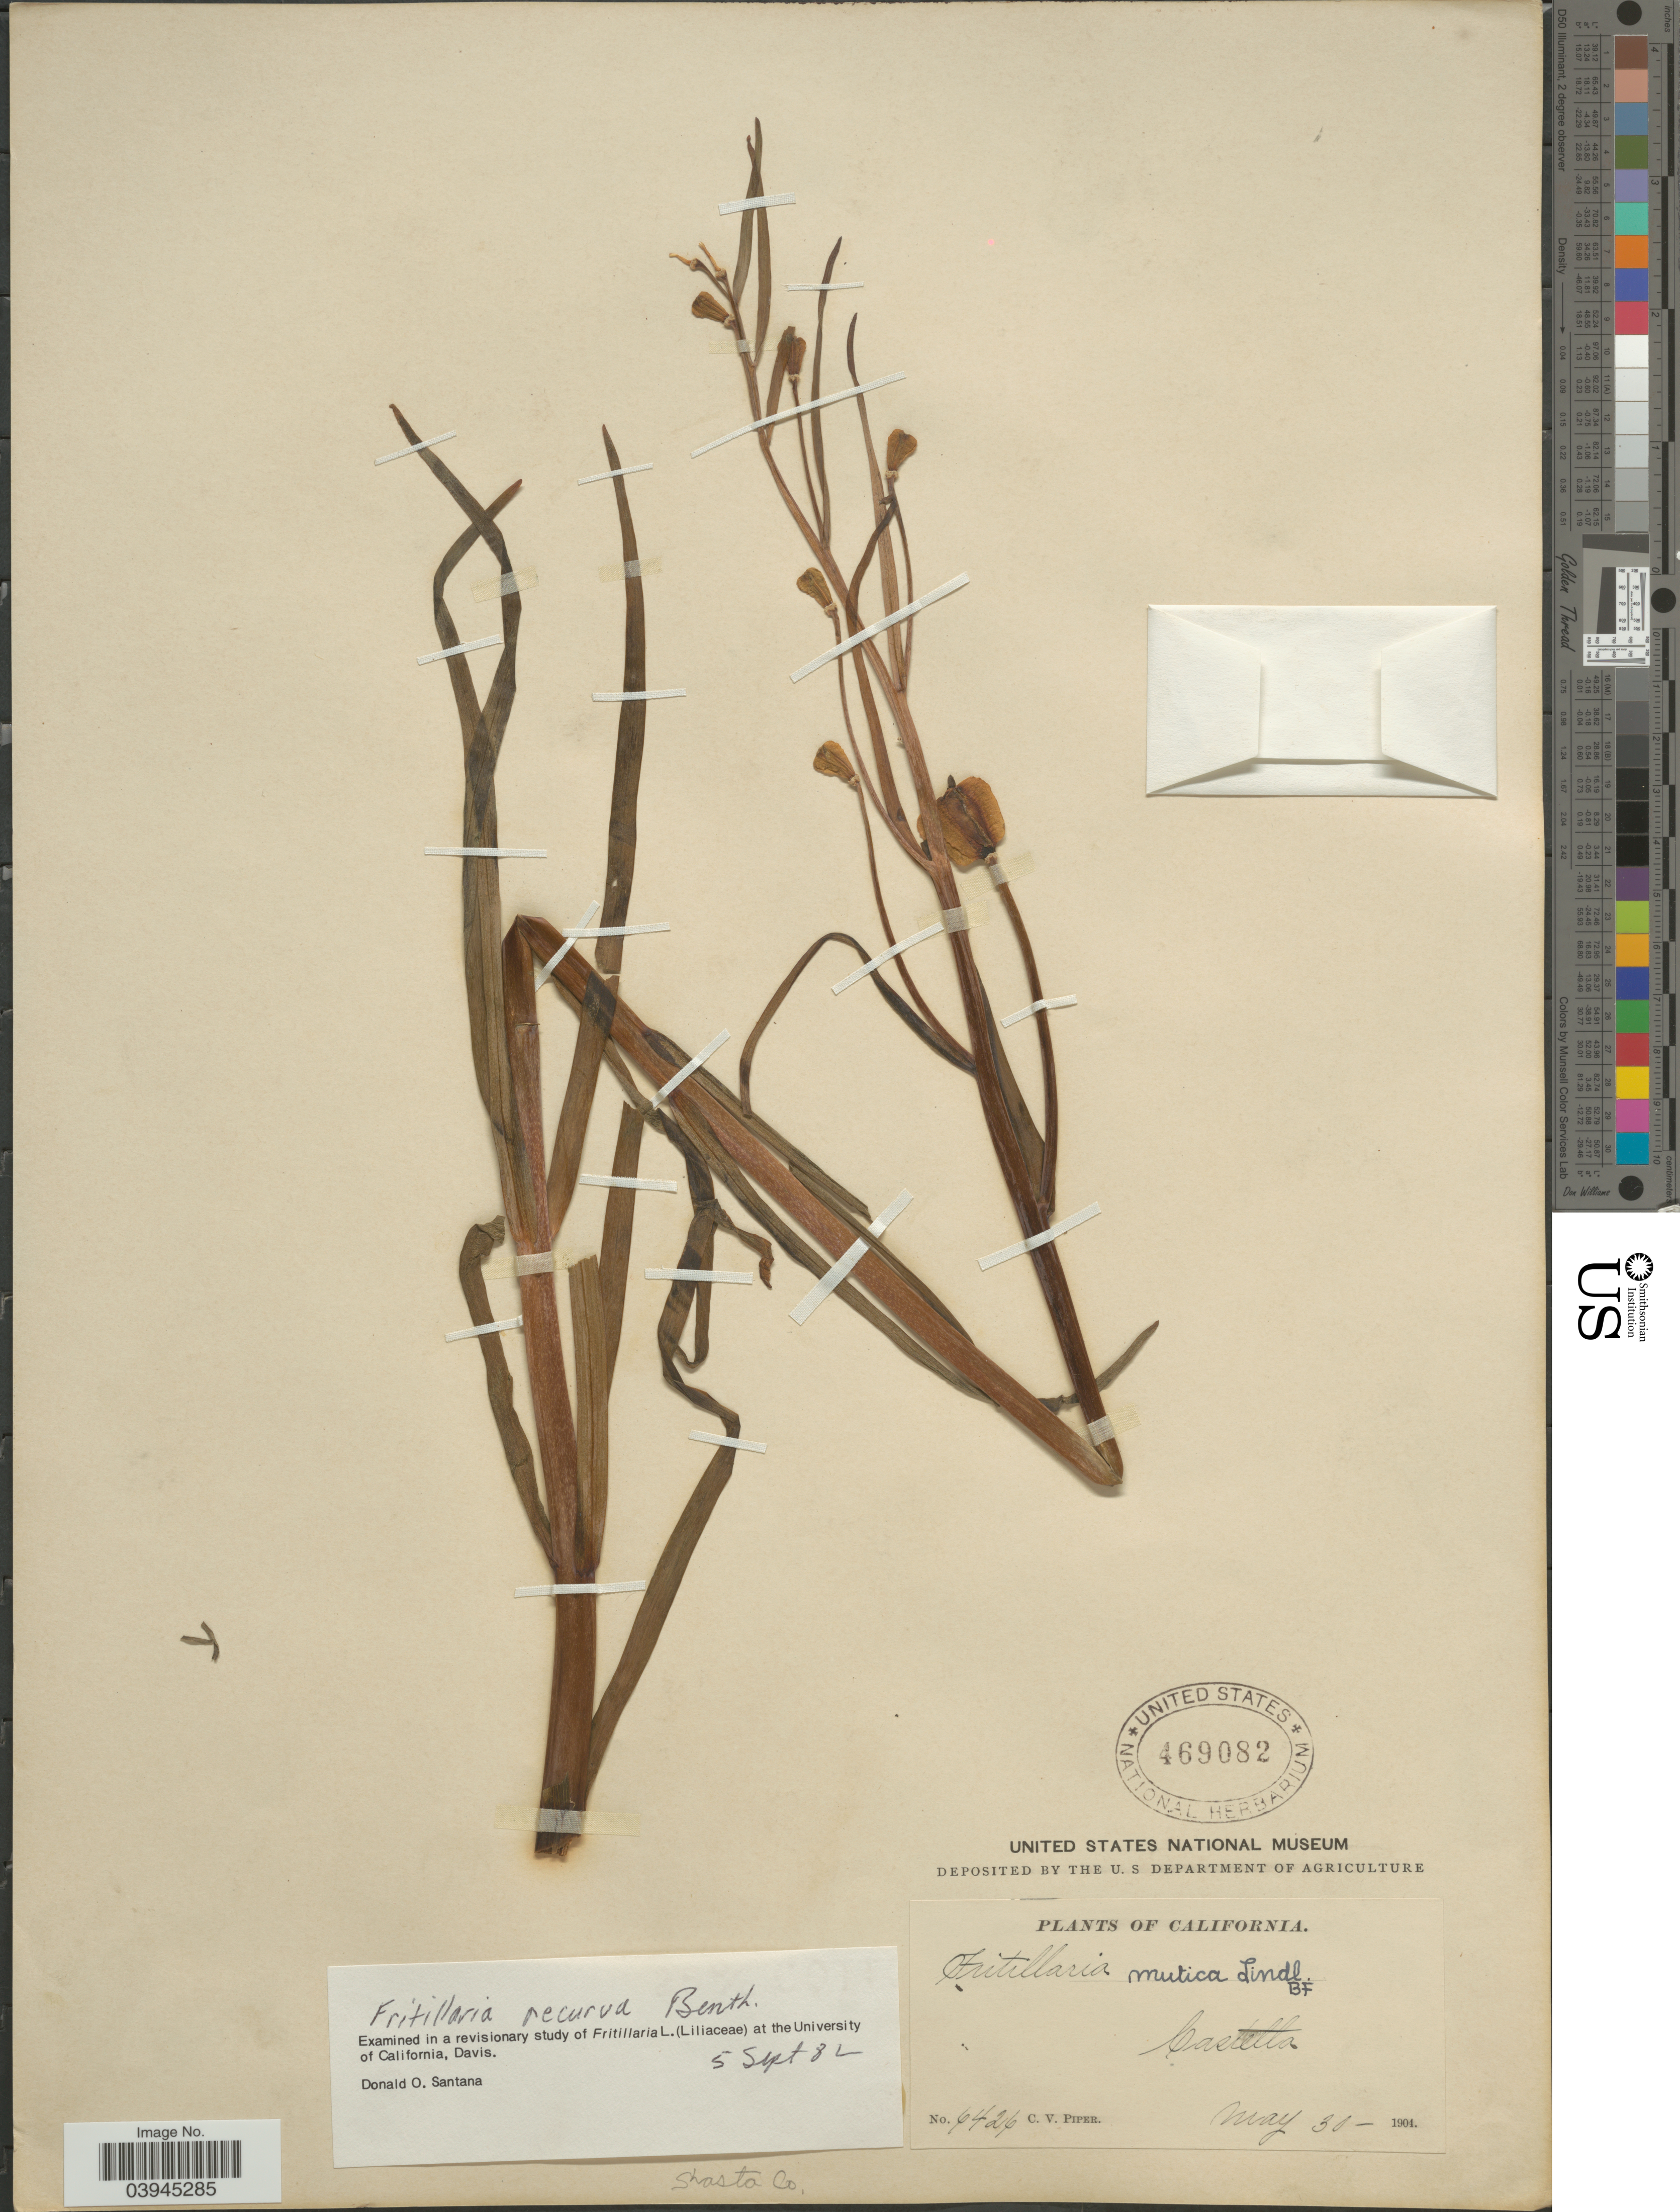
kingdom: Plantae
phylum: Tracheophyta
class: Liliopsida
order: Liliales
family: Liliaceae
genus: Fritillaria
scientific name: Fritillaria recurva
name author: Benth.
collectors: C. V. Piper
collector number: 6426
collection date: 1904-05-30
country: United States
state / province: California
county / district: Shasta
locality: Castella. Shasta Co.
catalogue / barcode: US 469082